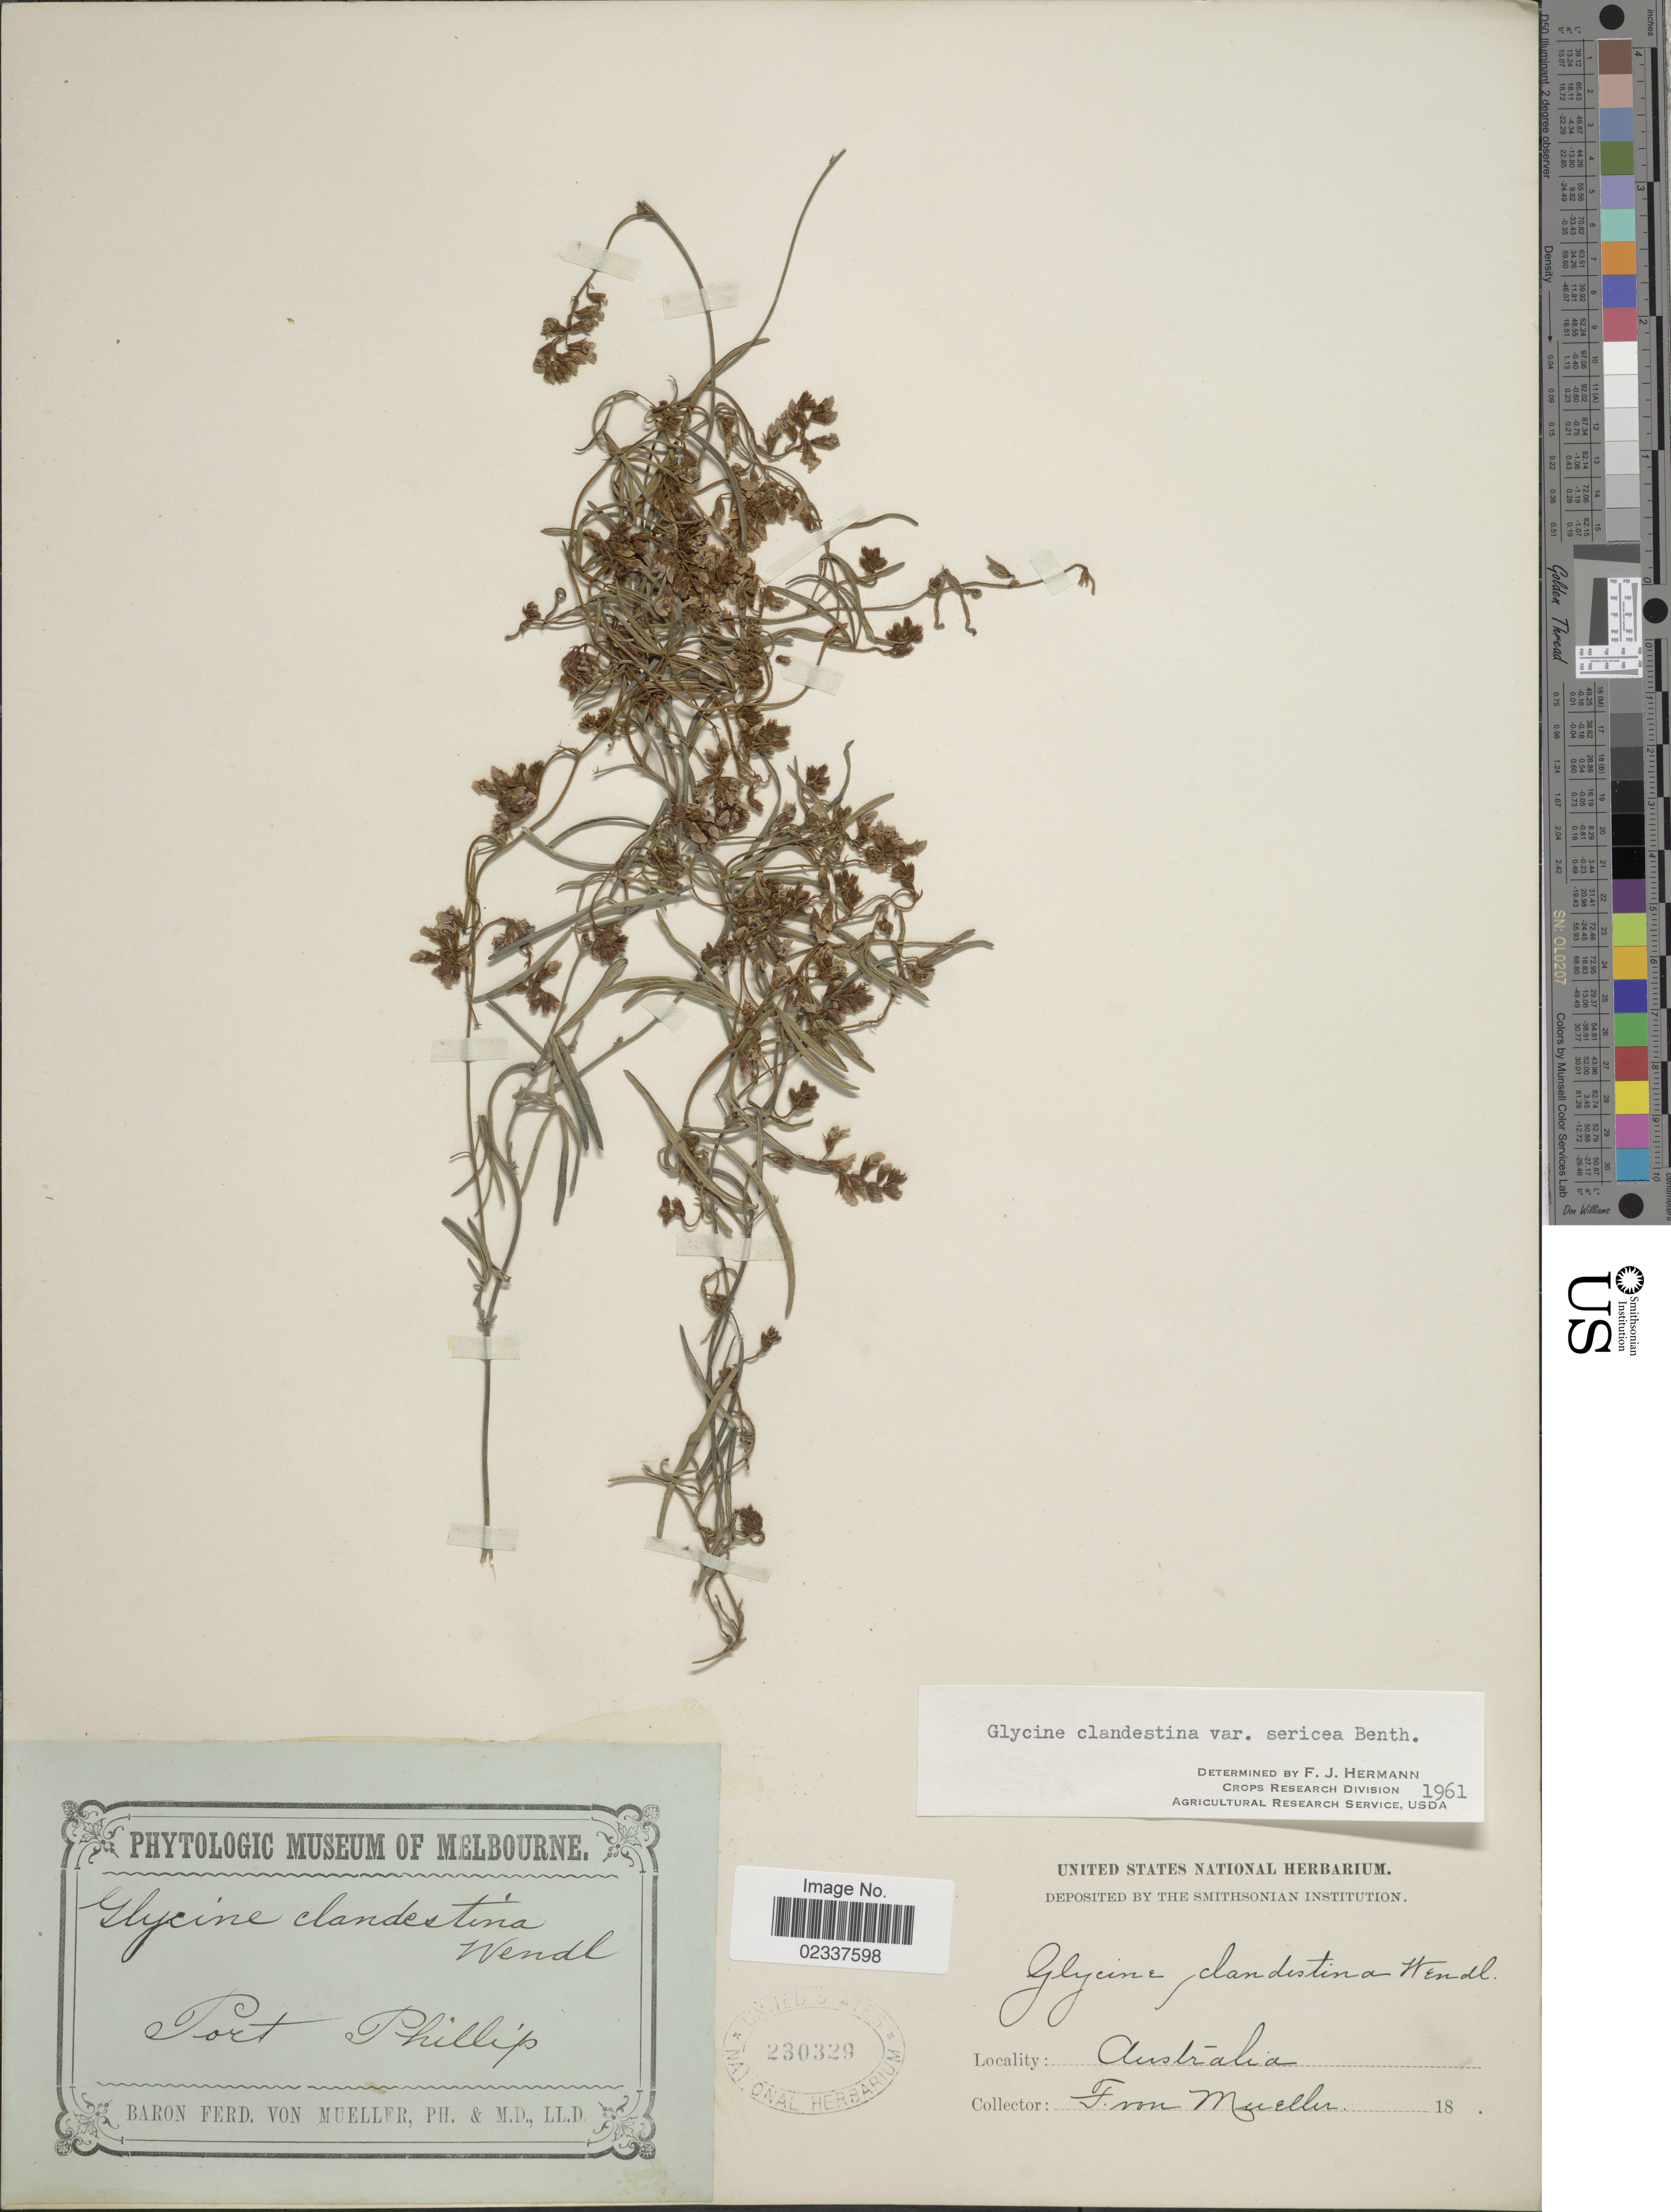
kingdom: Plantae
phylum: Tracheophyta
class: Magnoliopsida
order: Fabales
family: Fabaceae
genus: Glycine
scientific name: Glycine clandestina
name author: J.C. Wendl.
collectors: F. Mueller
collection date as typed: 18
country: Australia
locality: Port Phillip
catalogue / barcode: US 230329